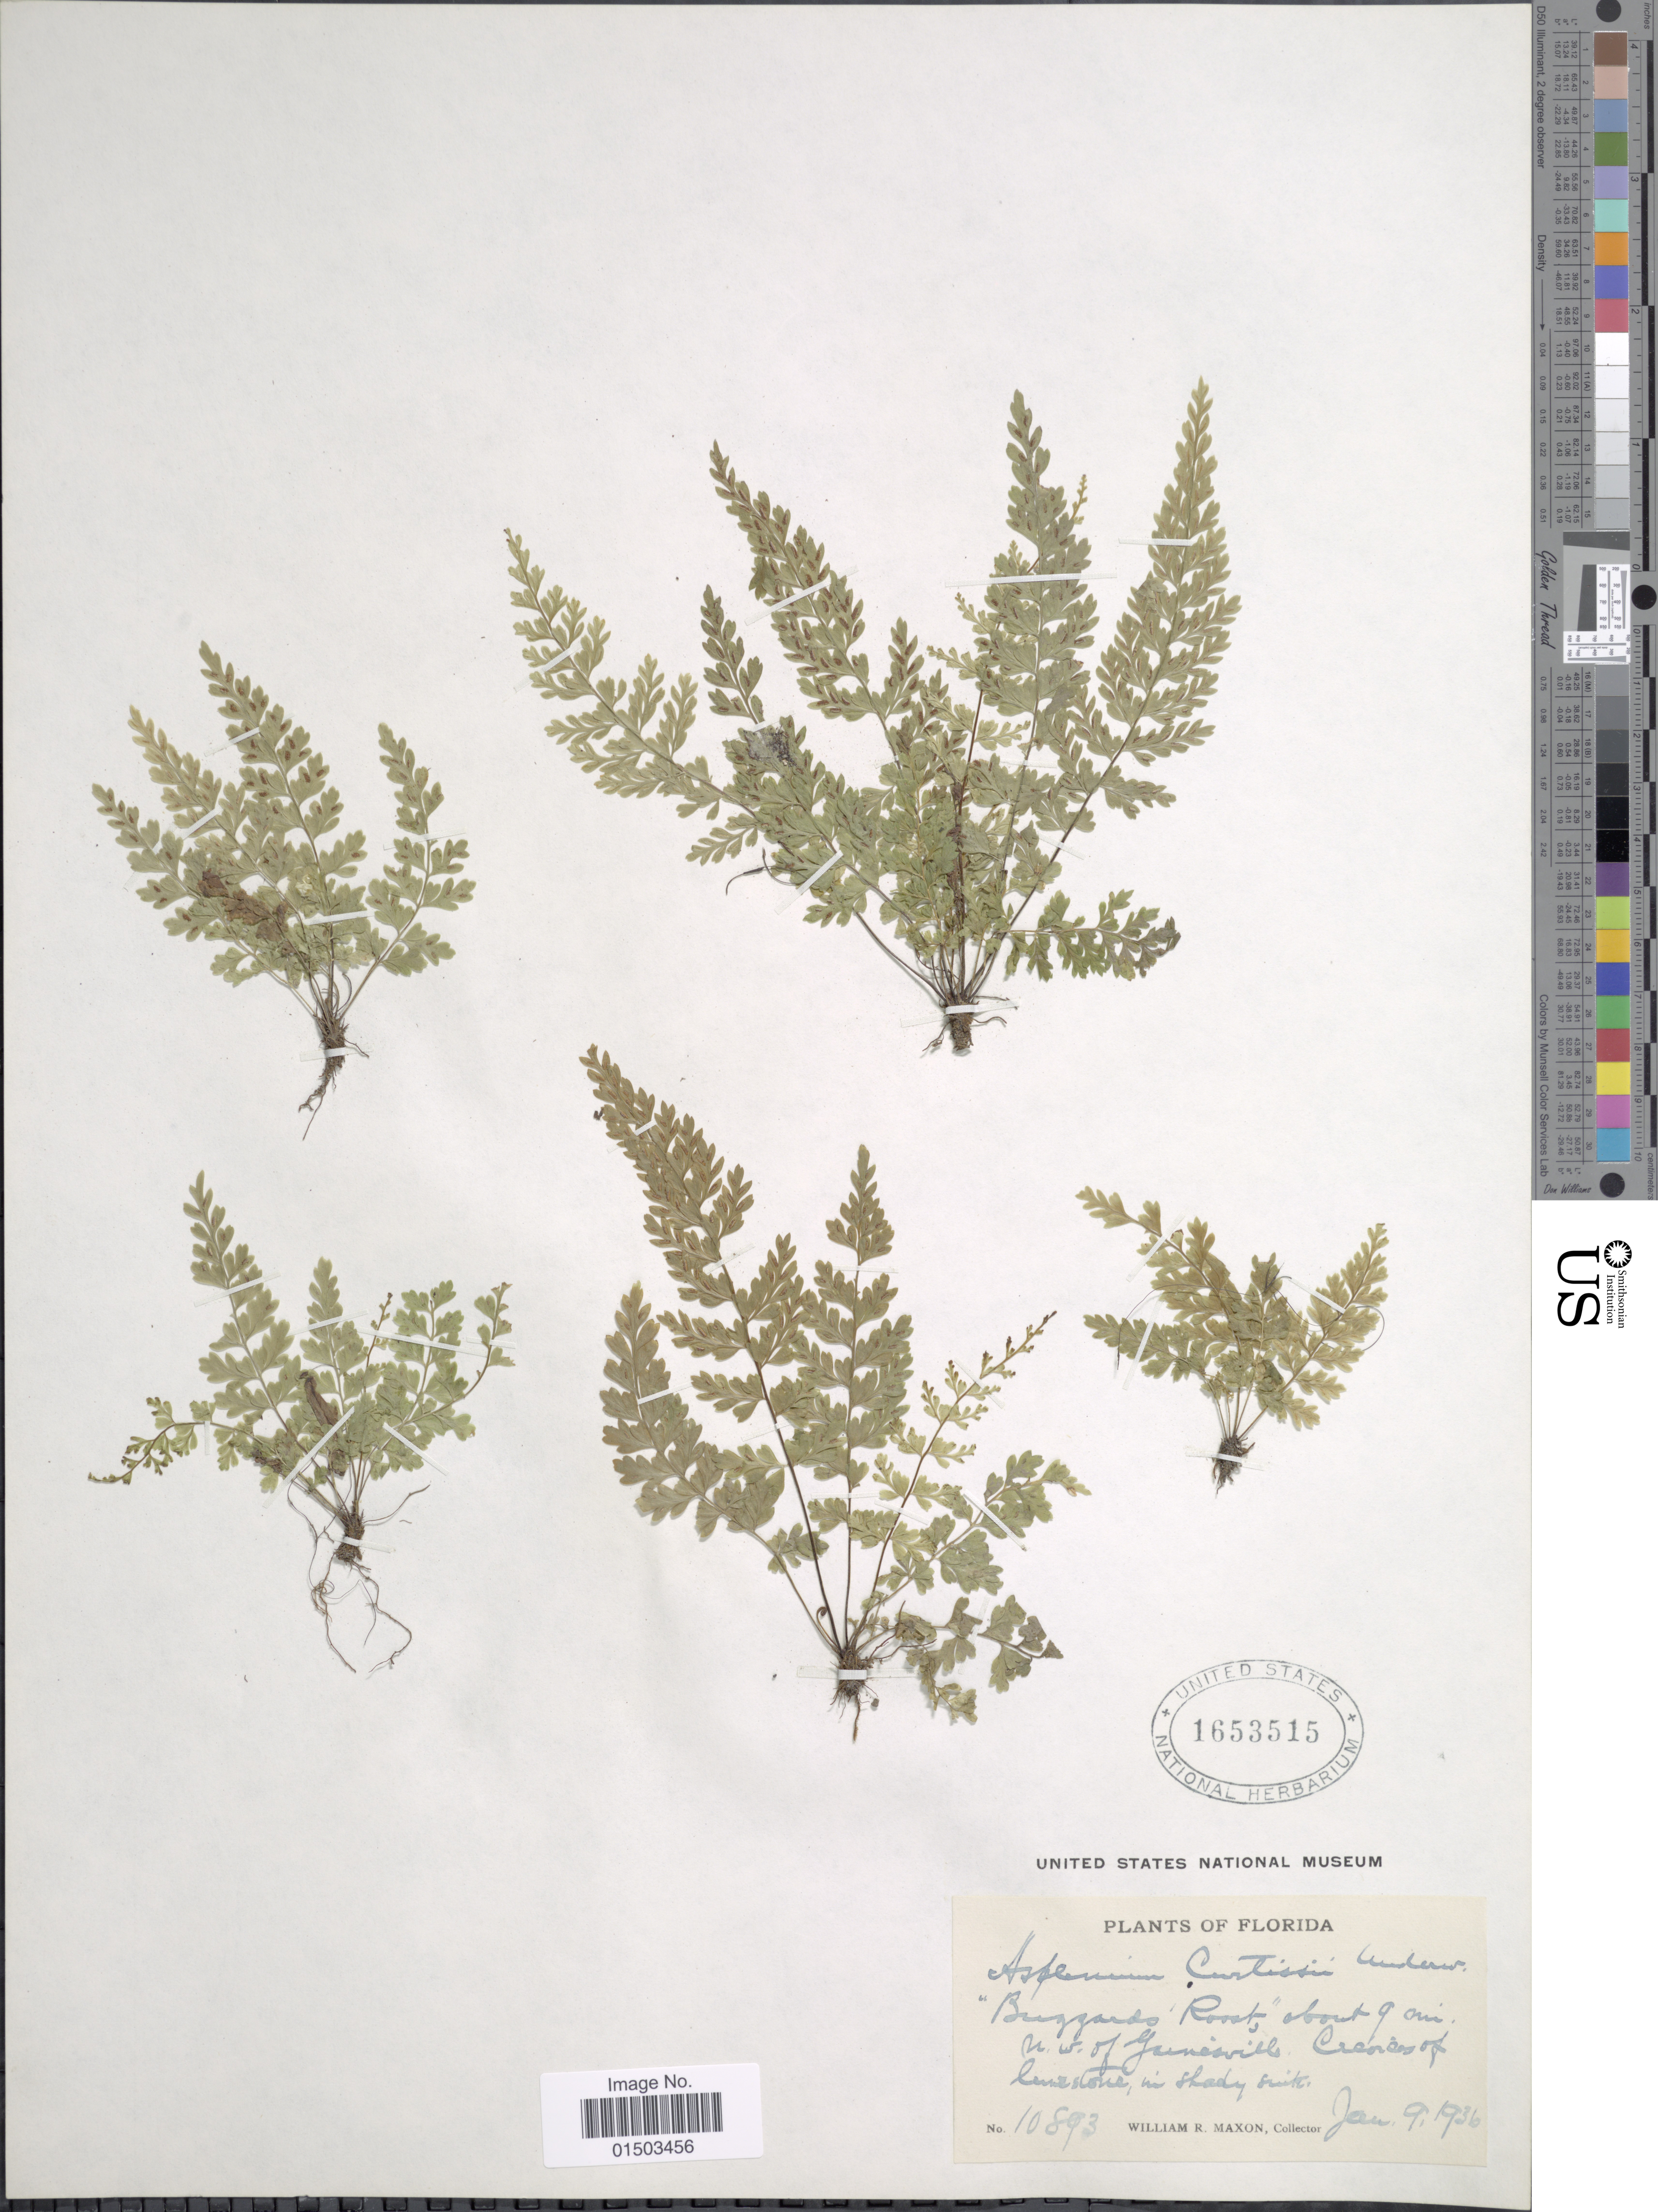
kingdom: Plantae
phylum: Tracheophyta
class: Polypodiopsida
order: Polypodiales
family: Aspleniaceae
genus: Asplenium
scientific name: Asplenium curtissii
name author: Underw.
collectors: W. R. Maxon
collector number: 10893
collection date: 1936-01-09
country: United States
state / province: Florida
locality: Florida, "Buzzards Roost", about 9 mi. n.w. of Gainsville Crevices of limestone, in shady shady suit.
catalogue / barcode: US 1653515